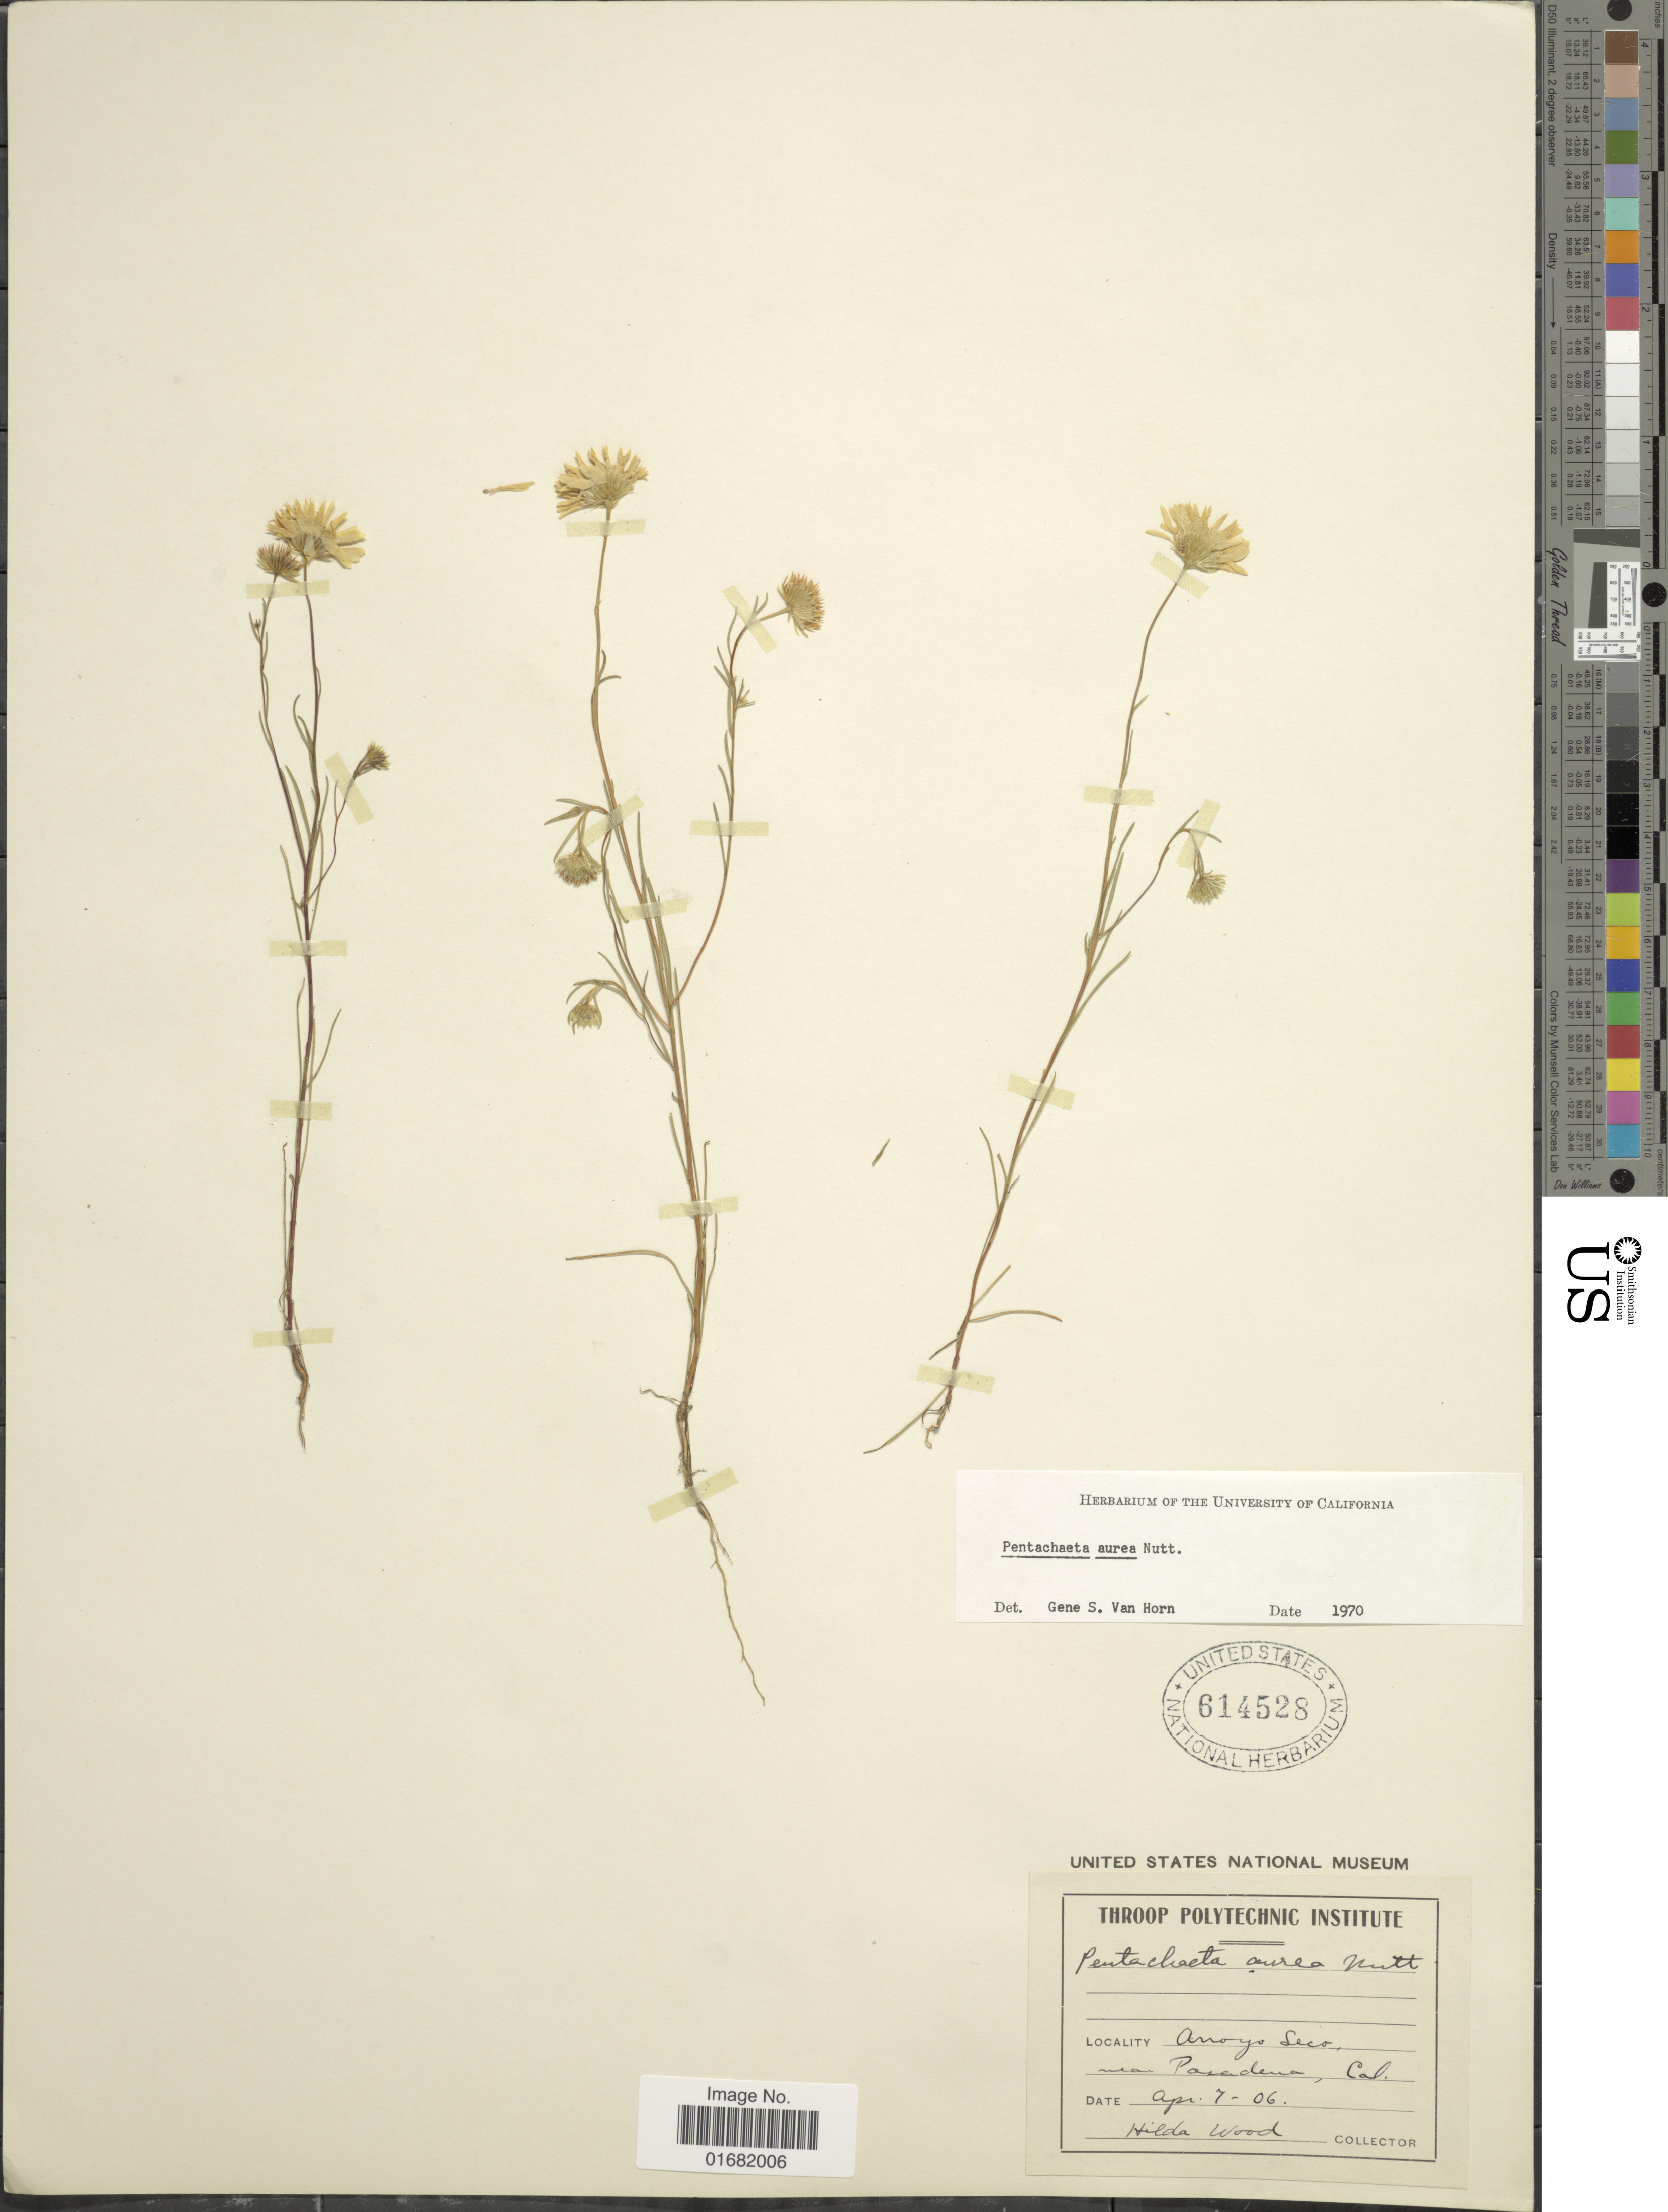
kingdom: Plantae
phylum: Tracheophyta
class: Magnoliopsida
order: Asterales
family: Asteraceae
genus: Pentachaeta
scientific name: Pentachaeta aurea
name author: Nutt.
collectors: H. Wood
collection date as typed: Transcribed d/m/y: 7/4/6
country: United States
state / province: California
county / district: Los Angeles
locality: Arroyo Seco, near Pasadena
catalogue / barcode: US 614528